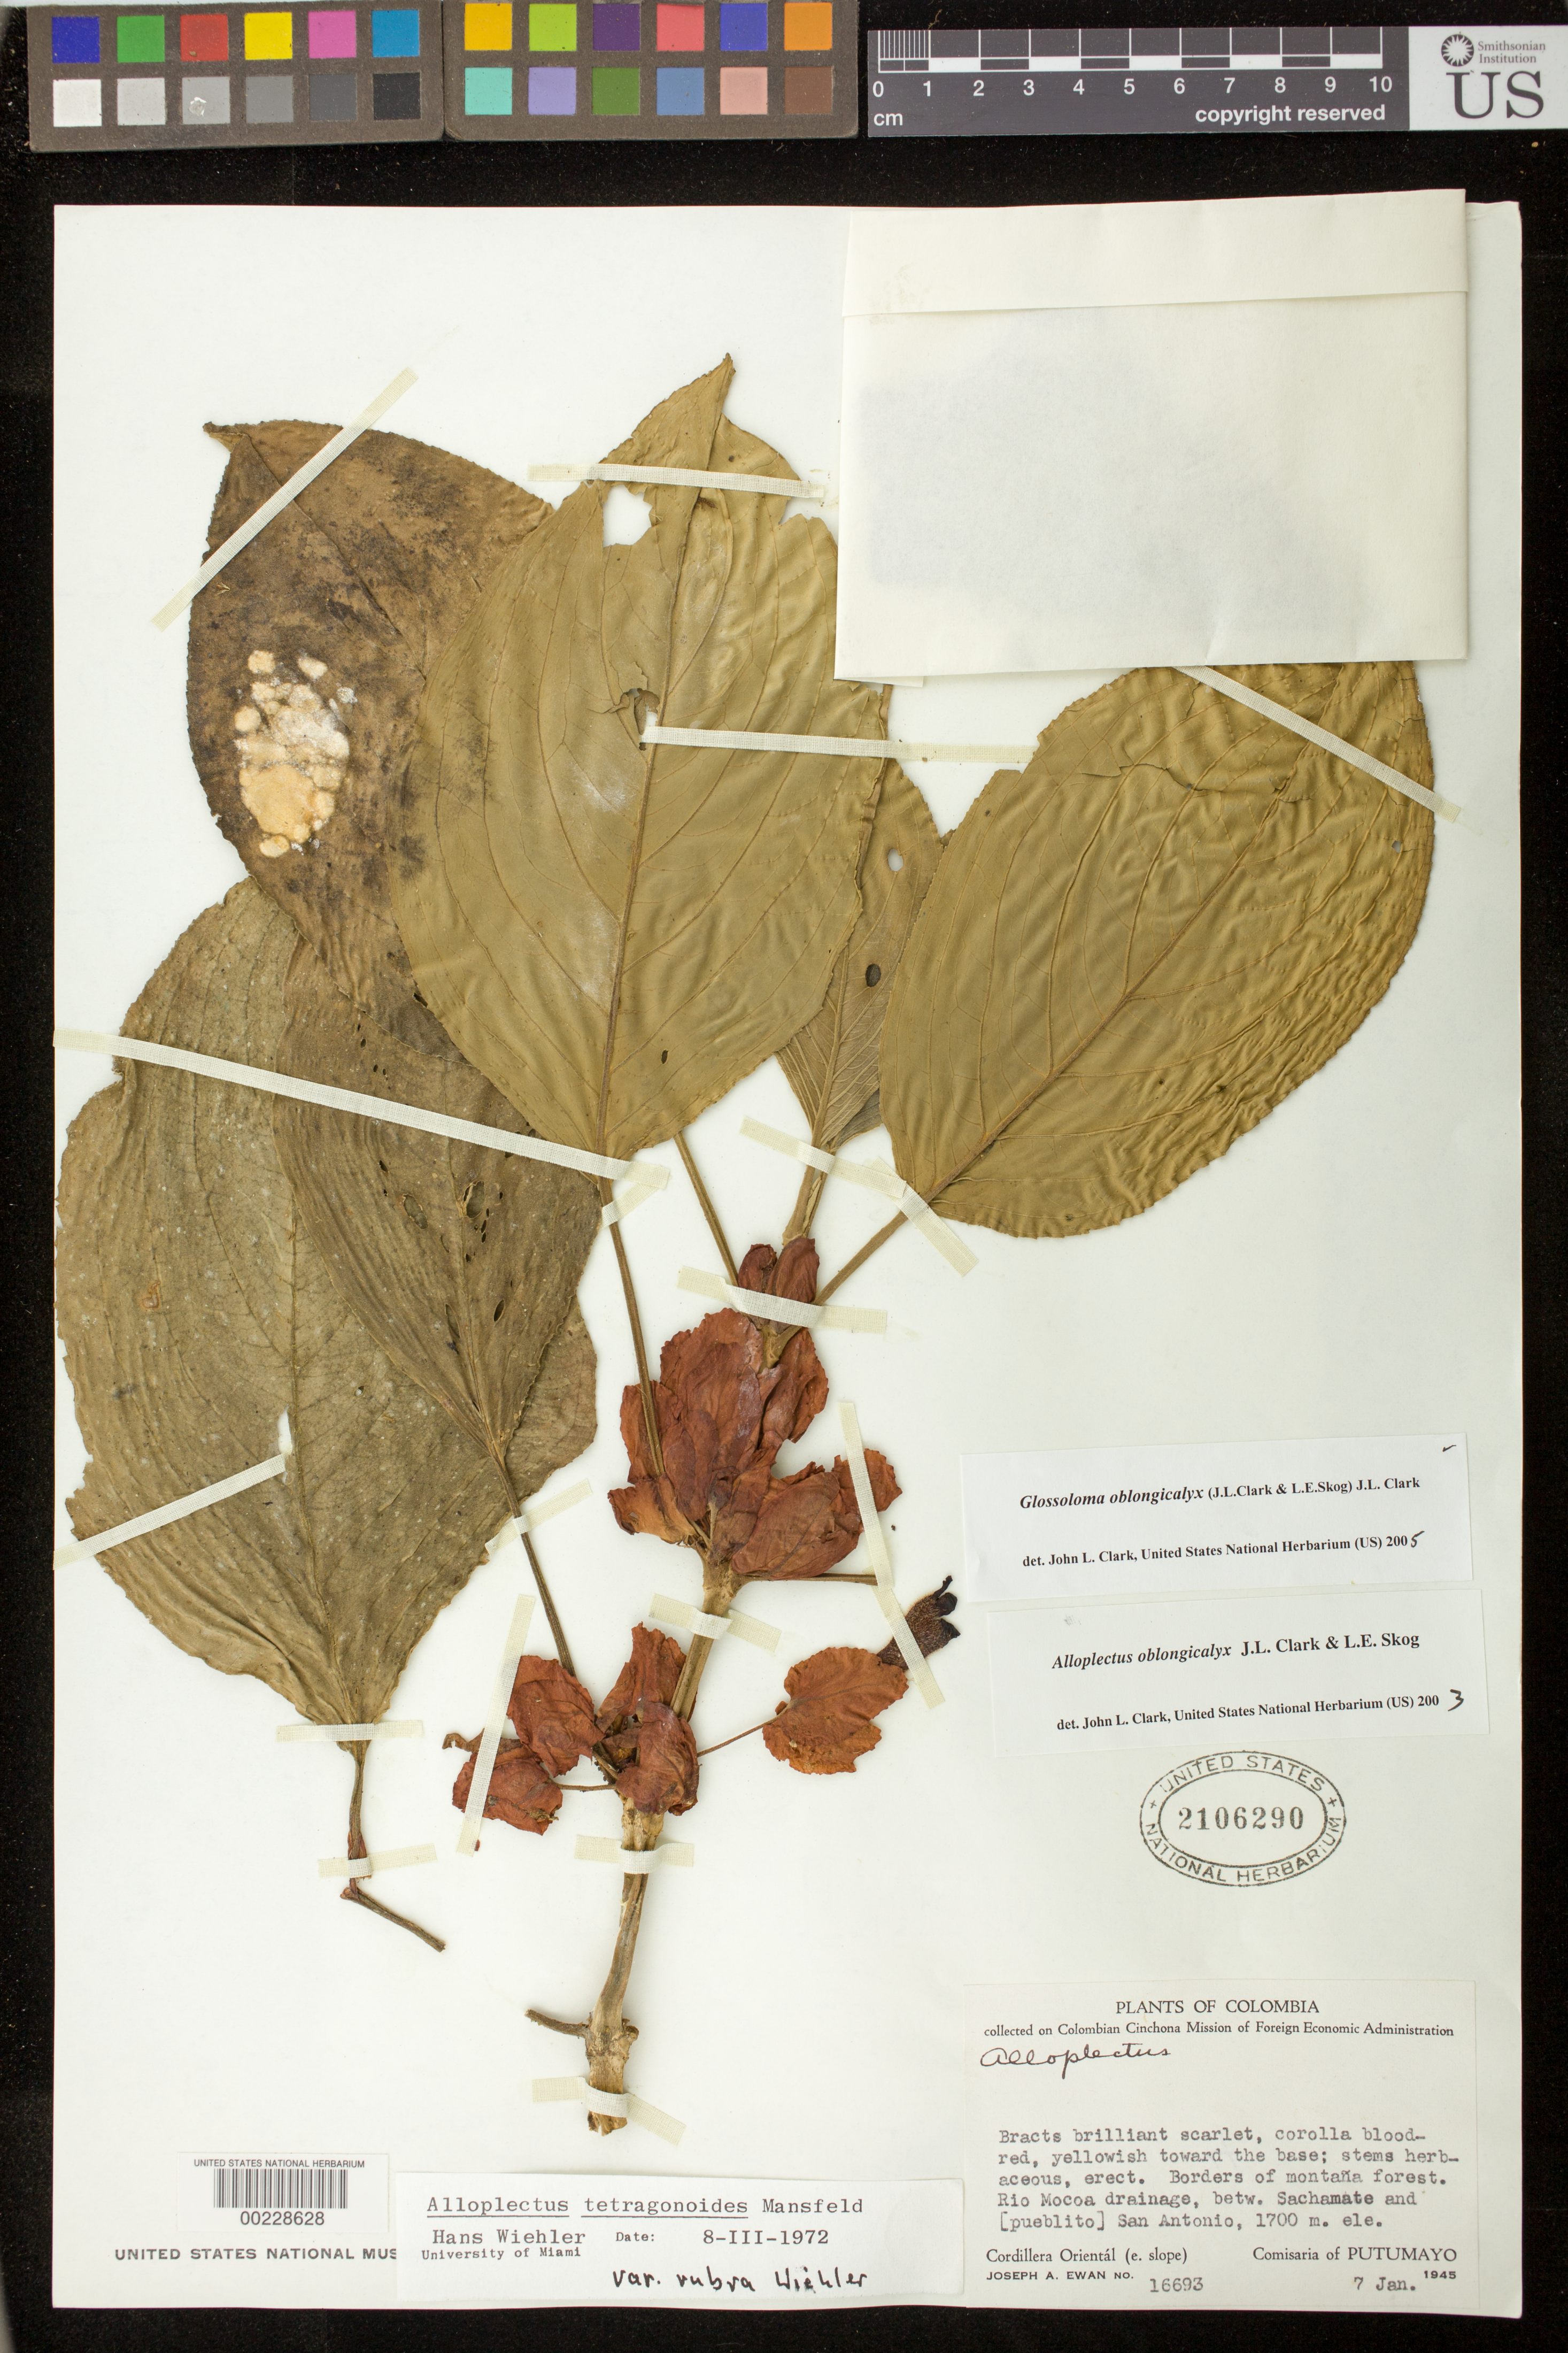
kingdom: Plantae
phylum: Tracheophyta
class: Magnoliopsida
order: Lamiales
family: Gesneriaceae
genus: Glossoloma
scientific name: Glossoloma oblongicalyx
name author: (J.L. Clark & L.E. Skog) J.L. Clark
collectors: J. A. Ewan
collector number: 16693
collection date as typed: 07 Jan 1945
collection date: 1945-01-07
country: Colombia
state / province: Putumayo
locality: Cordillera Oriental, eastern slope, Rio Mocoa drainage, between Sachamate and [pueblito! San Antonio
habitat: Borders of montana forest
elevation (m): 1700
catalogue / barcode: US 2106290